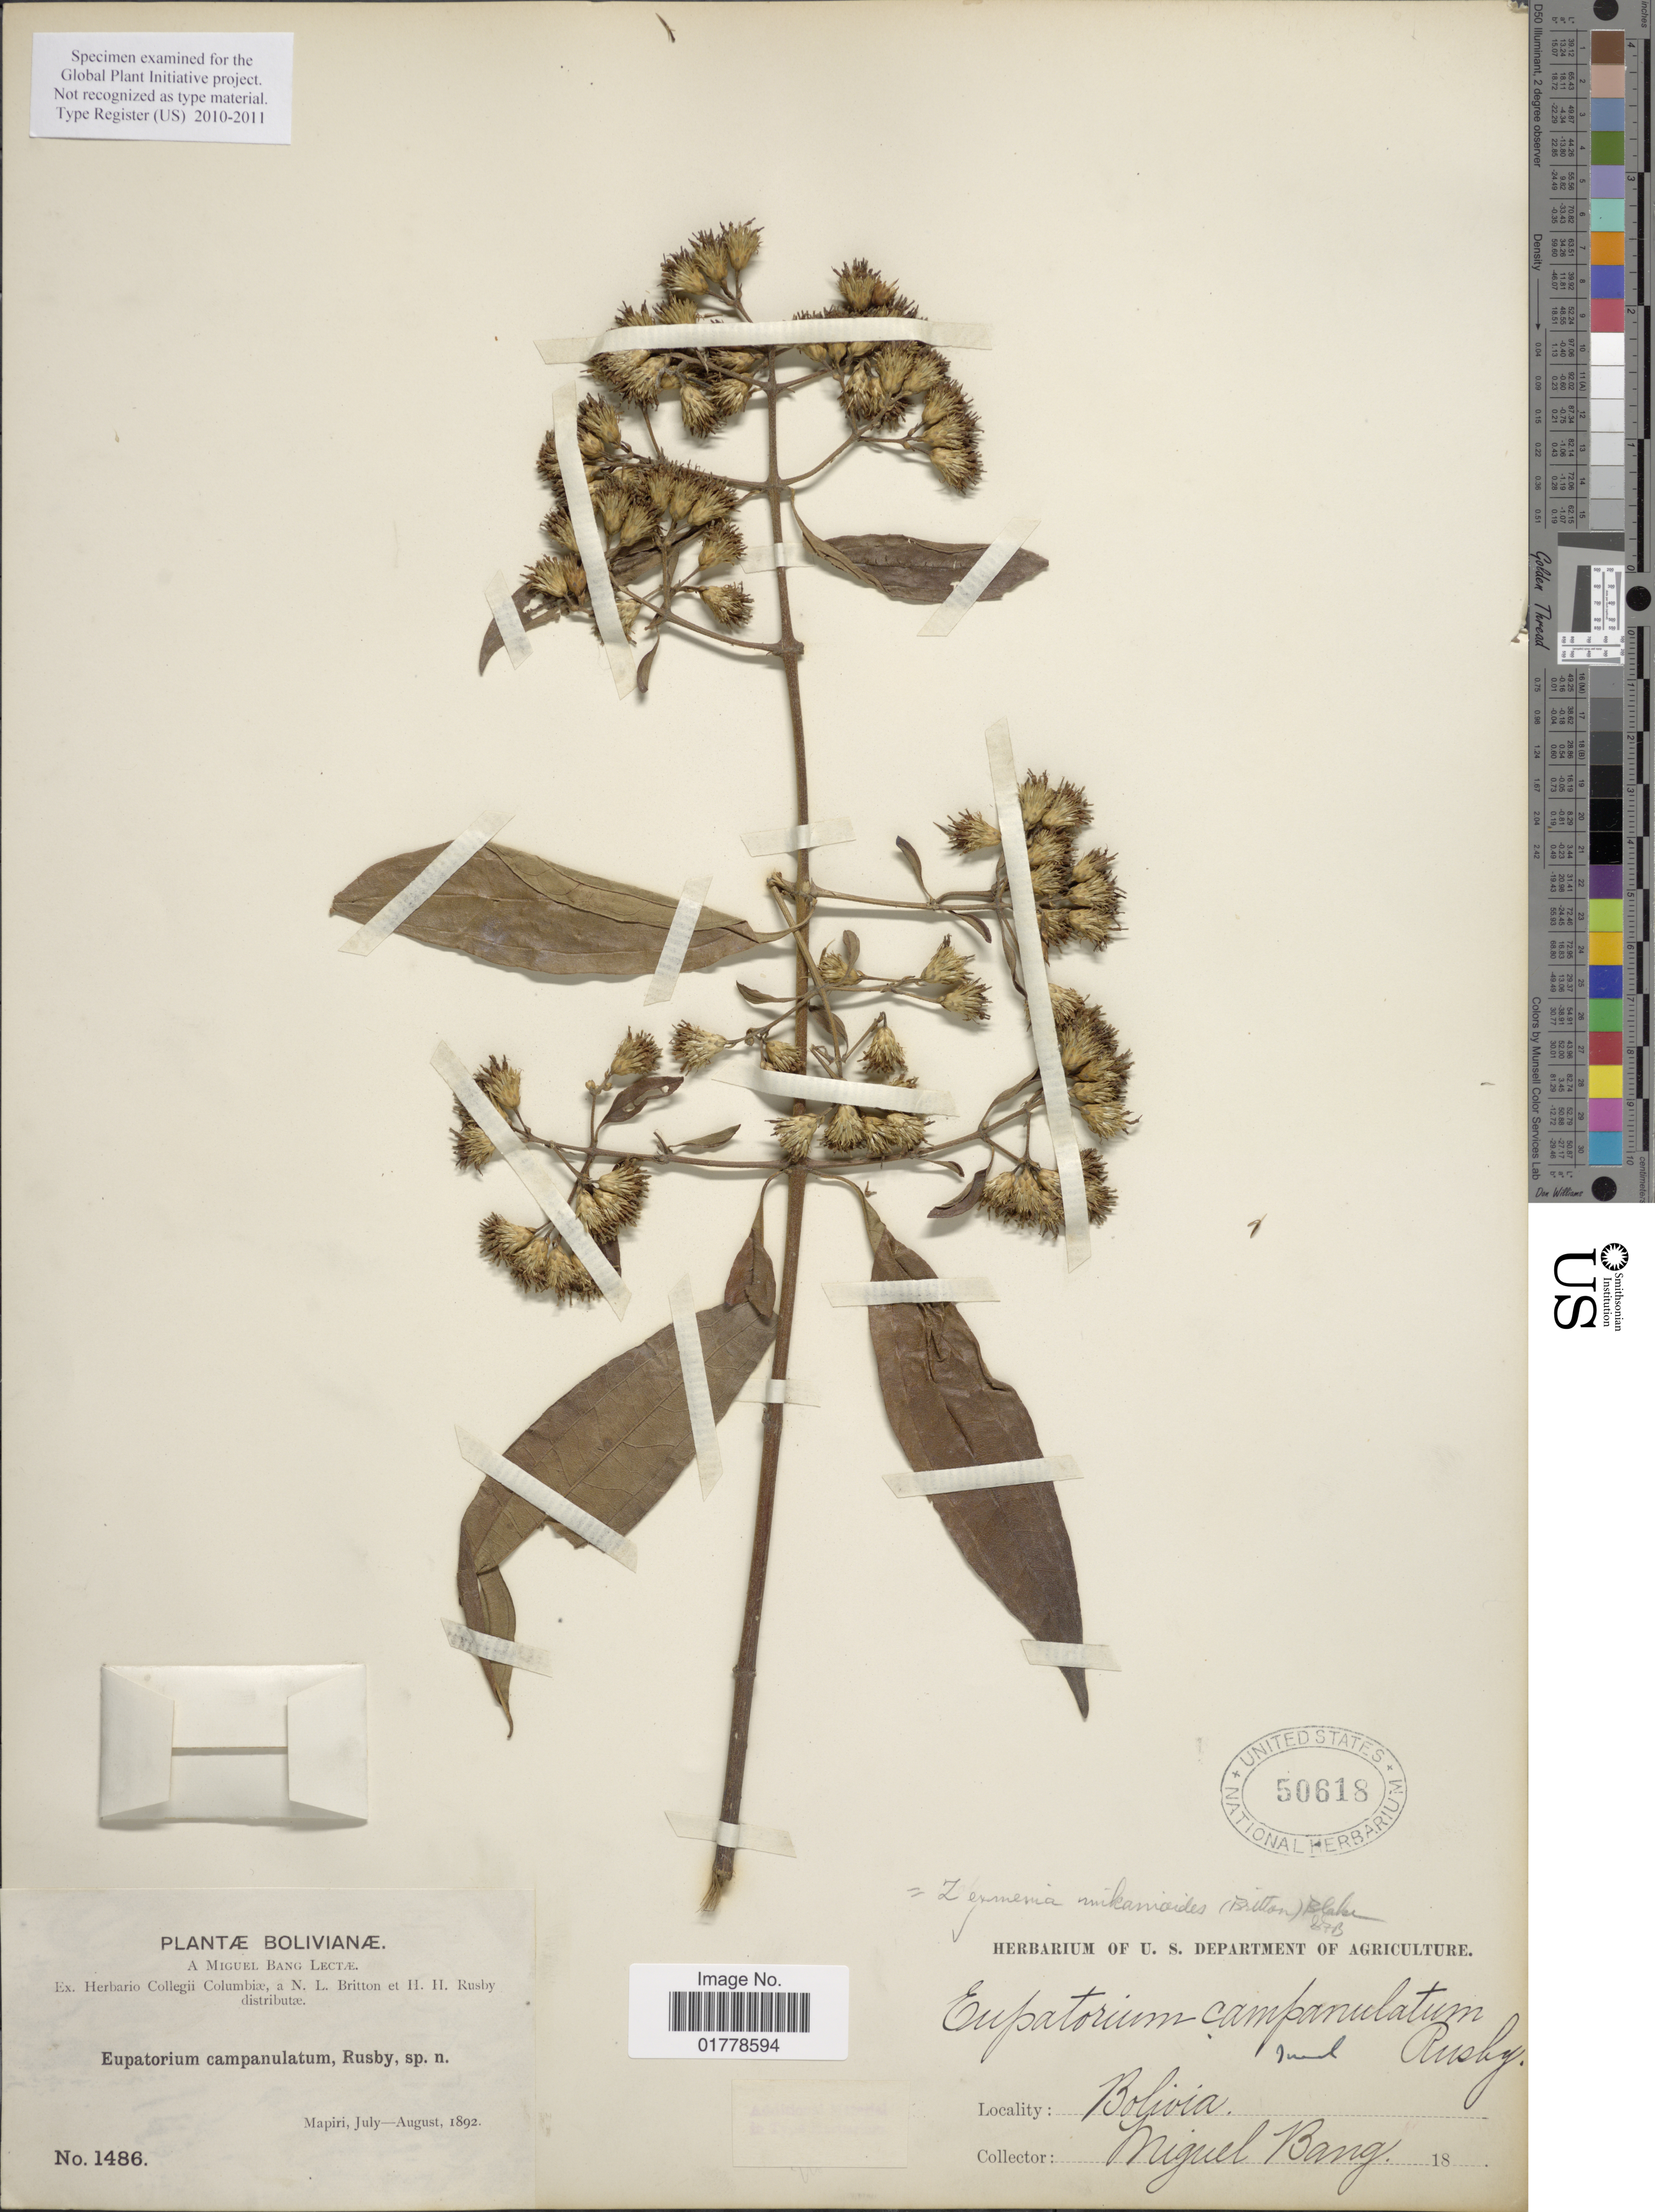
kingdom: Plantae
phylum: Tracheophyta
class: Magnoliopsida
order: Asterales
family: Asteraceae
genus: Oblivia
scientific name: Oblivia mikanioides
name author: (Britton) Strother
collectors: M. Bang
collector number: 1486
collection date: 1892-07/1892-08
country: Bolivia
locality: Mapiri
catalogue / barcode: US 50618